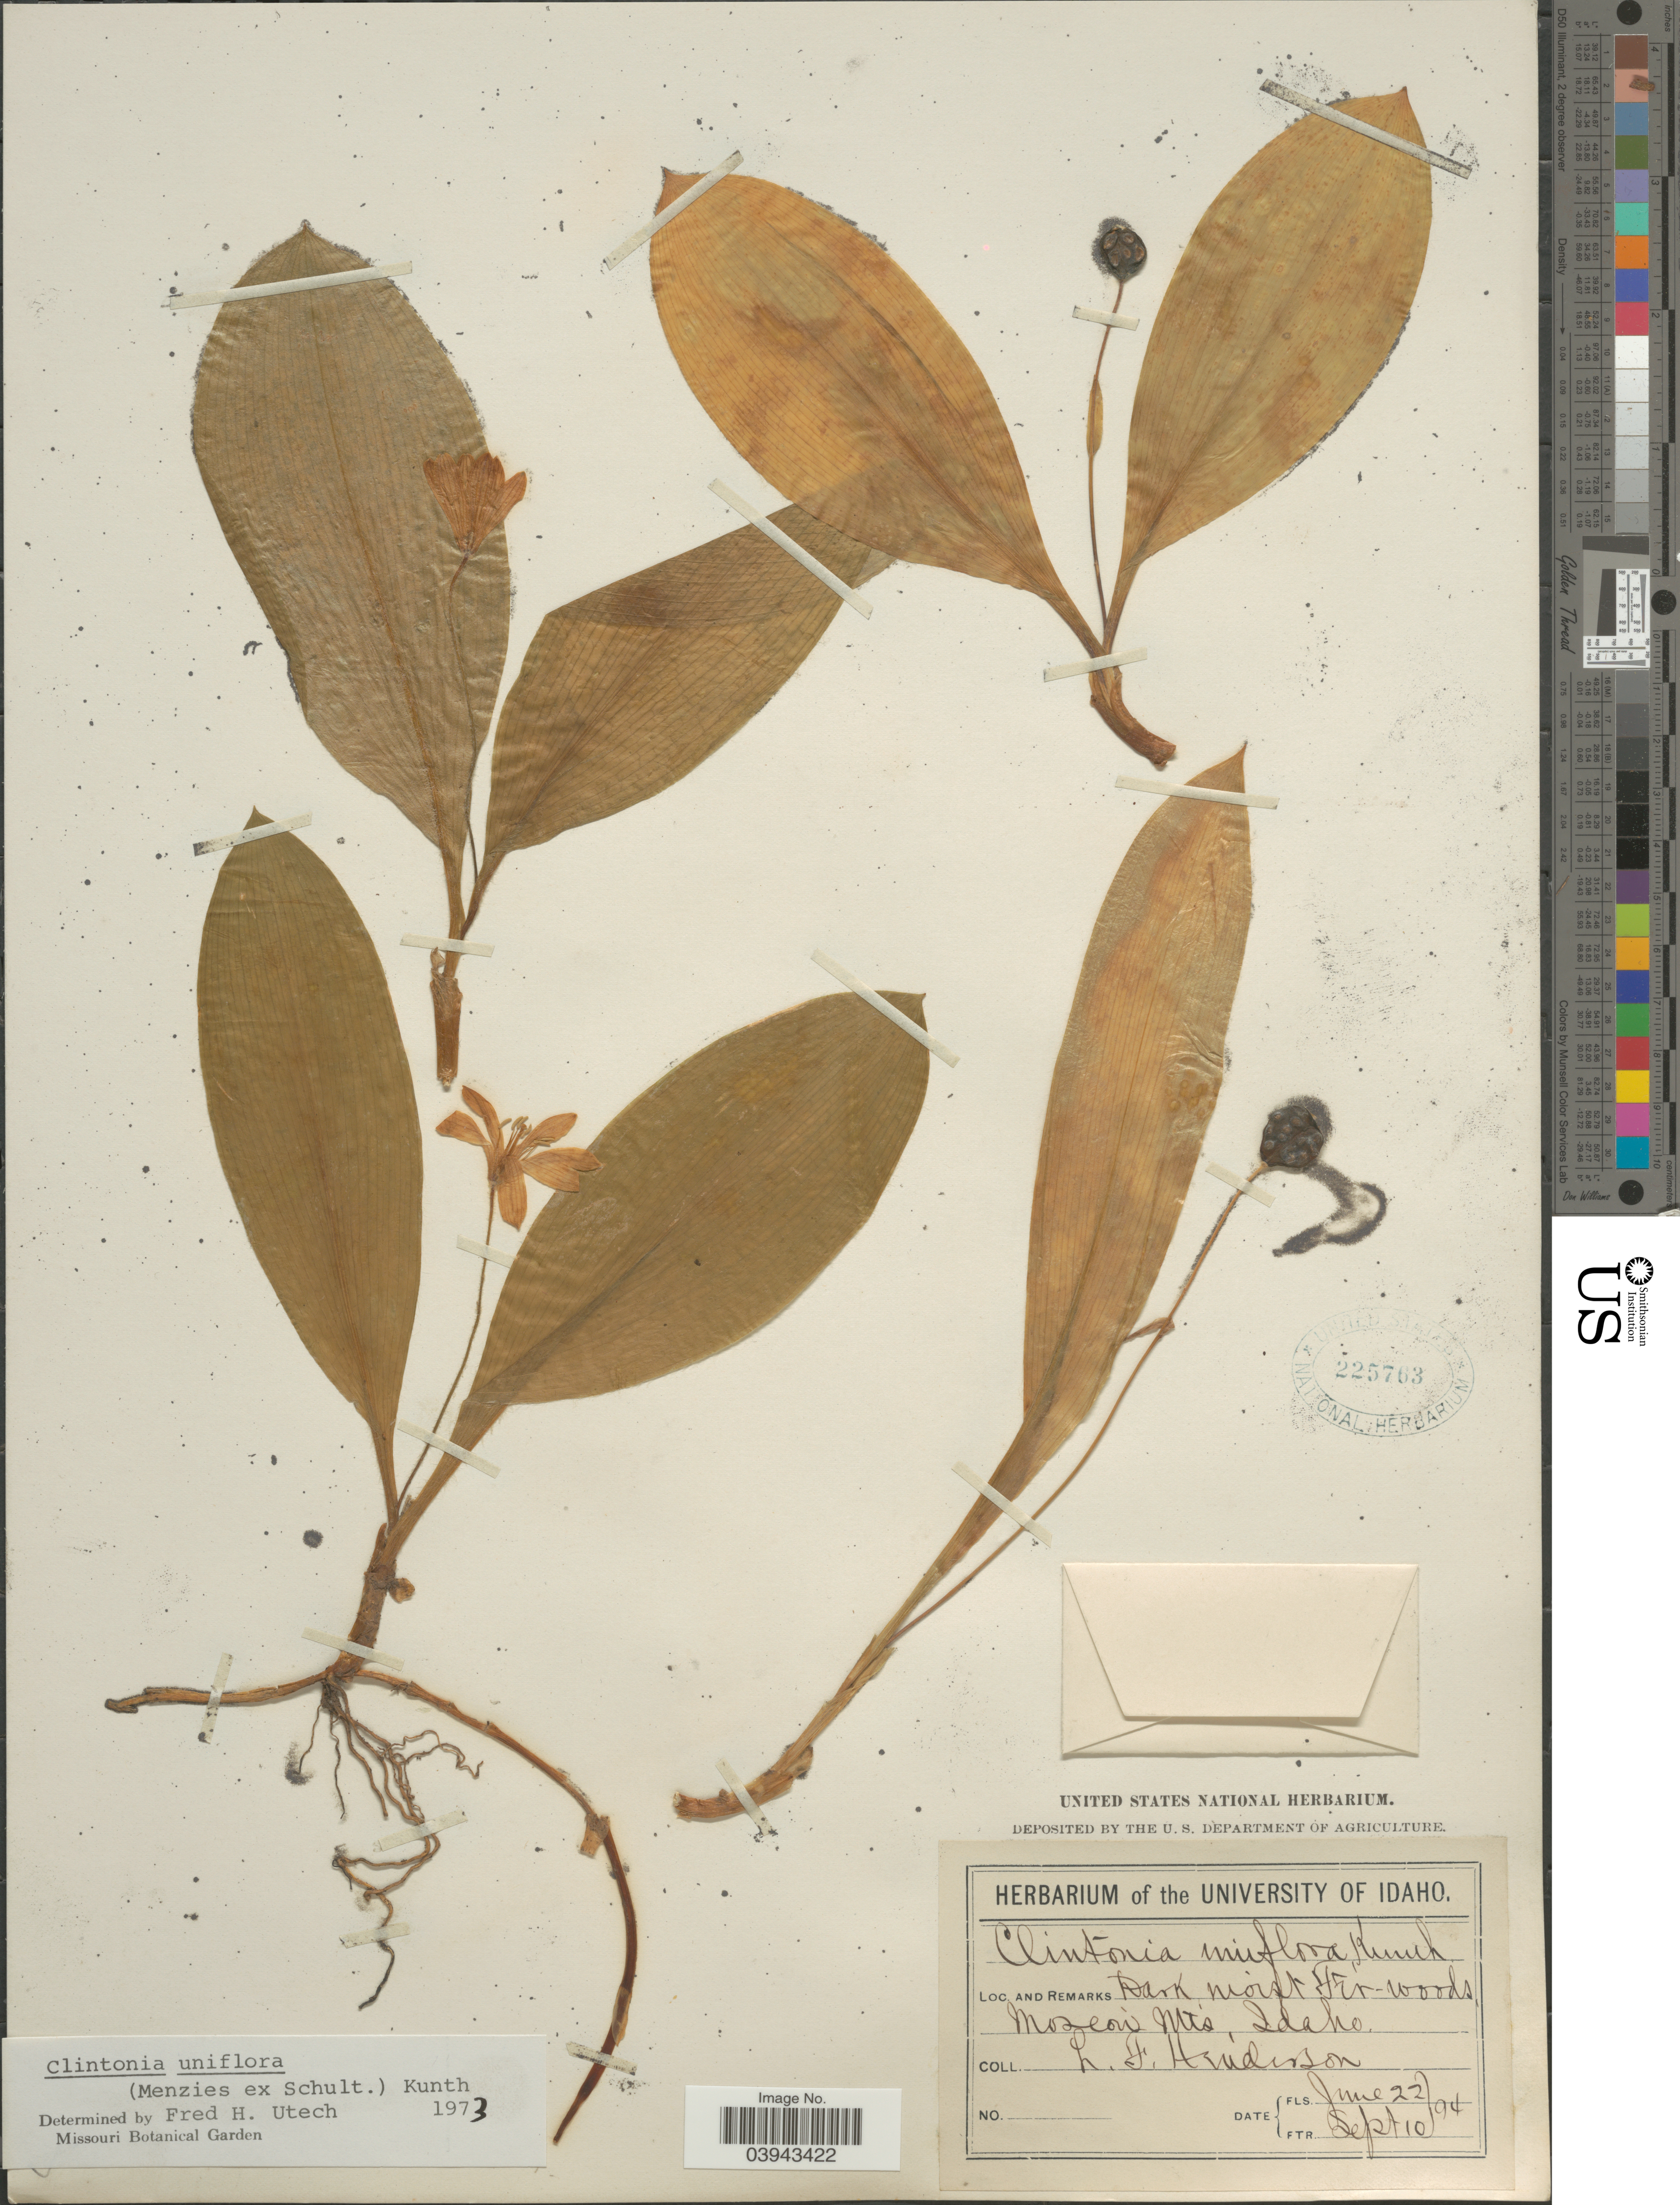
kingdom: Plantae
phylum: Tracheophyta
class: Liliopsida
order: Liliales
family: Liliaceae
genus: Clintonia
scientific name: Clintonia uniflora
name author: Kunth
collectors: L. Henderson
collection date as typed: Transcribed d/m/y: 27/6/94 to 10/9/94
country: United States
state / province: Idaho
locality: Moscow Mts.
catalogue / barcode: US 225763